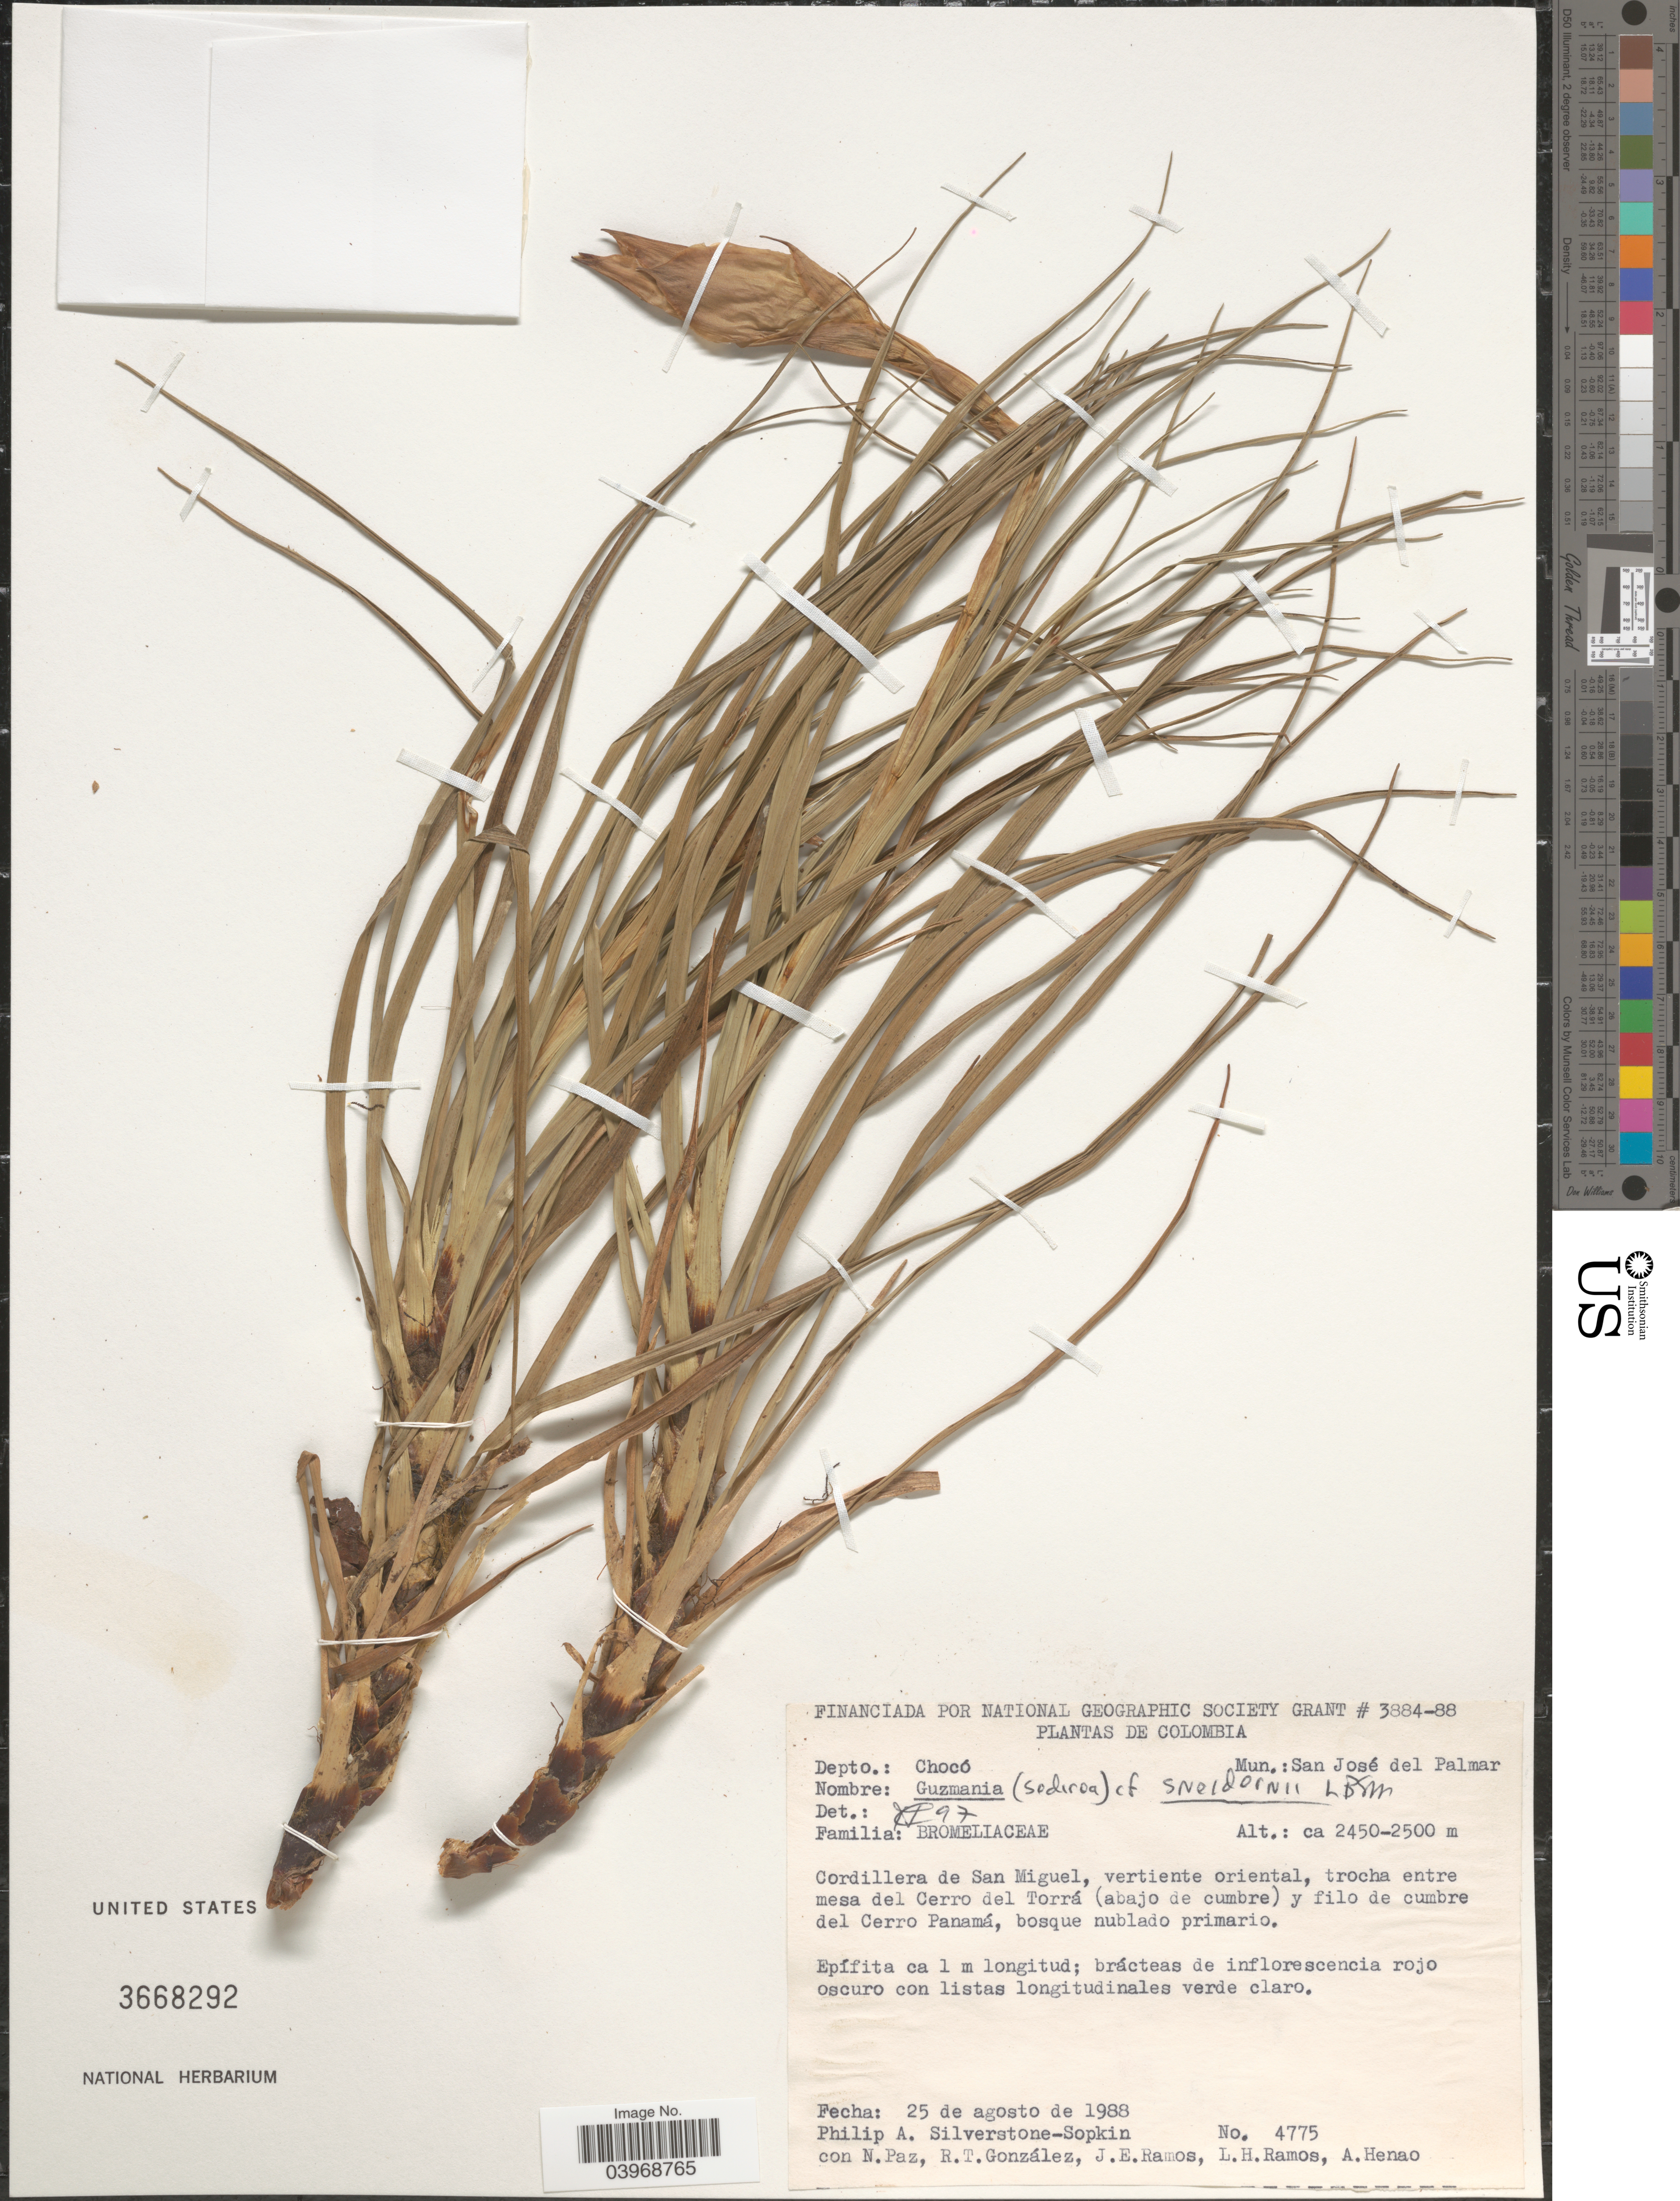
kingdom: Plantae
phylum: Tracheophyta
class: Liliopsida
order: Poales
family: Bromeliaceae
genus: Guzmania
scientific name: Guzmania sneidernii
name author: L.B. Sm.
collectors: P. A. Silverstone-Sopkin, N. Paz, R. Gonzalez, J. E. Ramos & et al.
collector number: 4775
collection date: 1988-08-25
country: Colombia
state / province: Chocó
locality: Depto.: Chocó. Mun.: San José del Palmar. Cordillera de San Miguel, vertiente oriental, trocha entre mesa del Cerro del Torrá (abajo de cumbre) y filo de cumbre del Cerro Panamá, bosque nublado primario.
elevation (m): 2450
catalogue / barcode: US 3668292